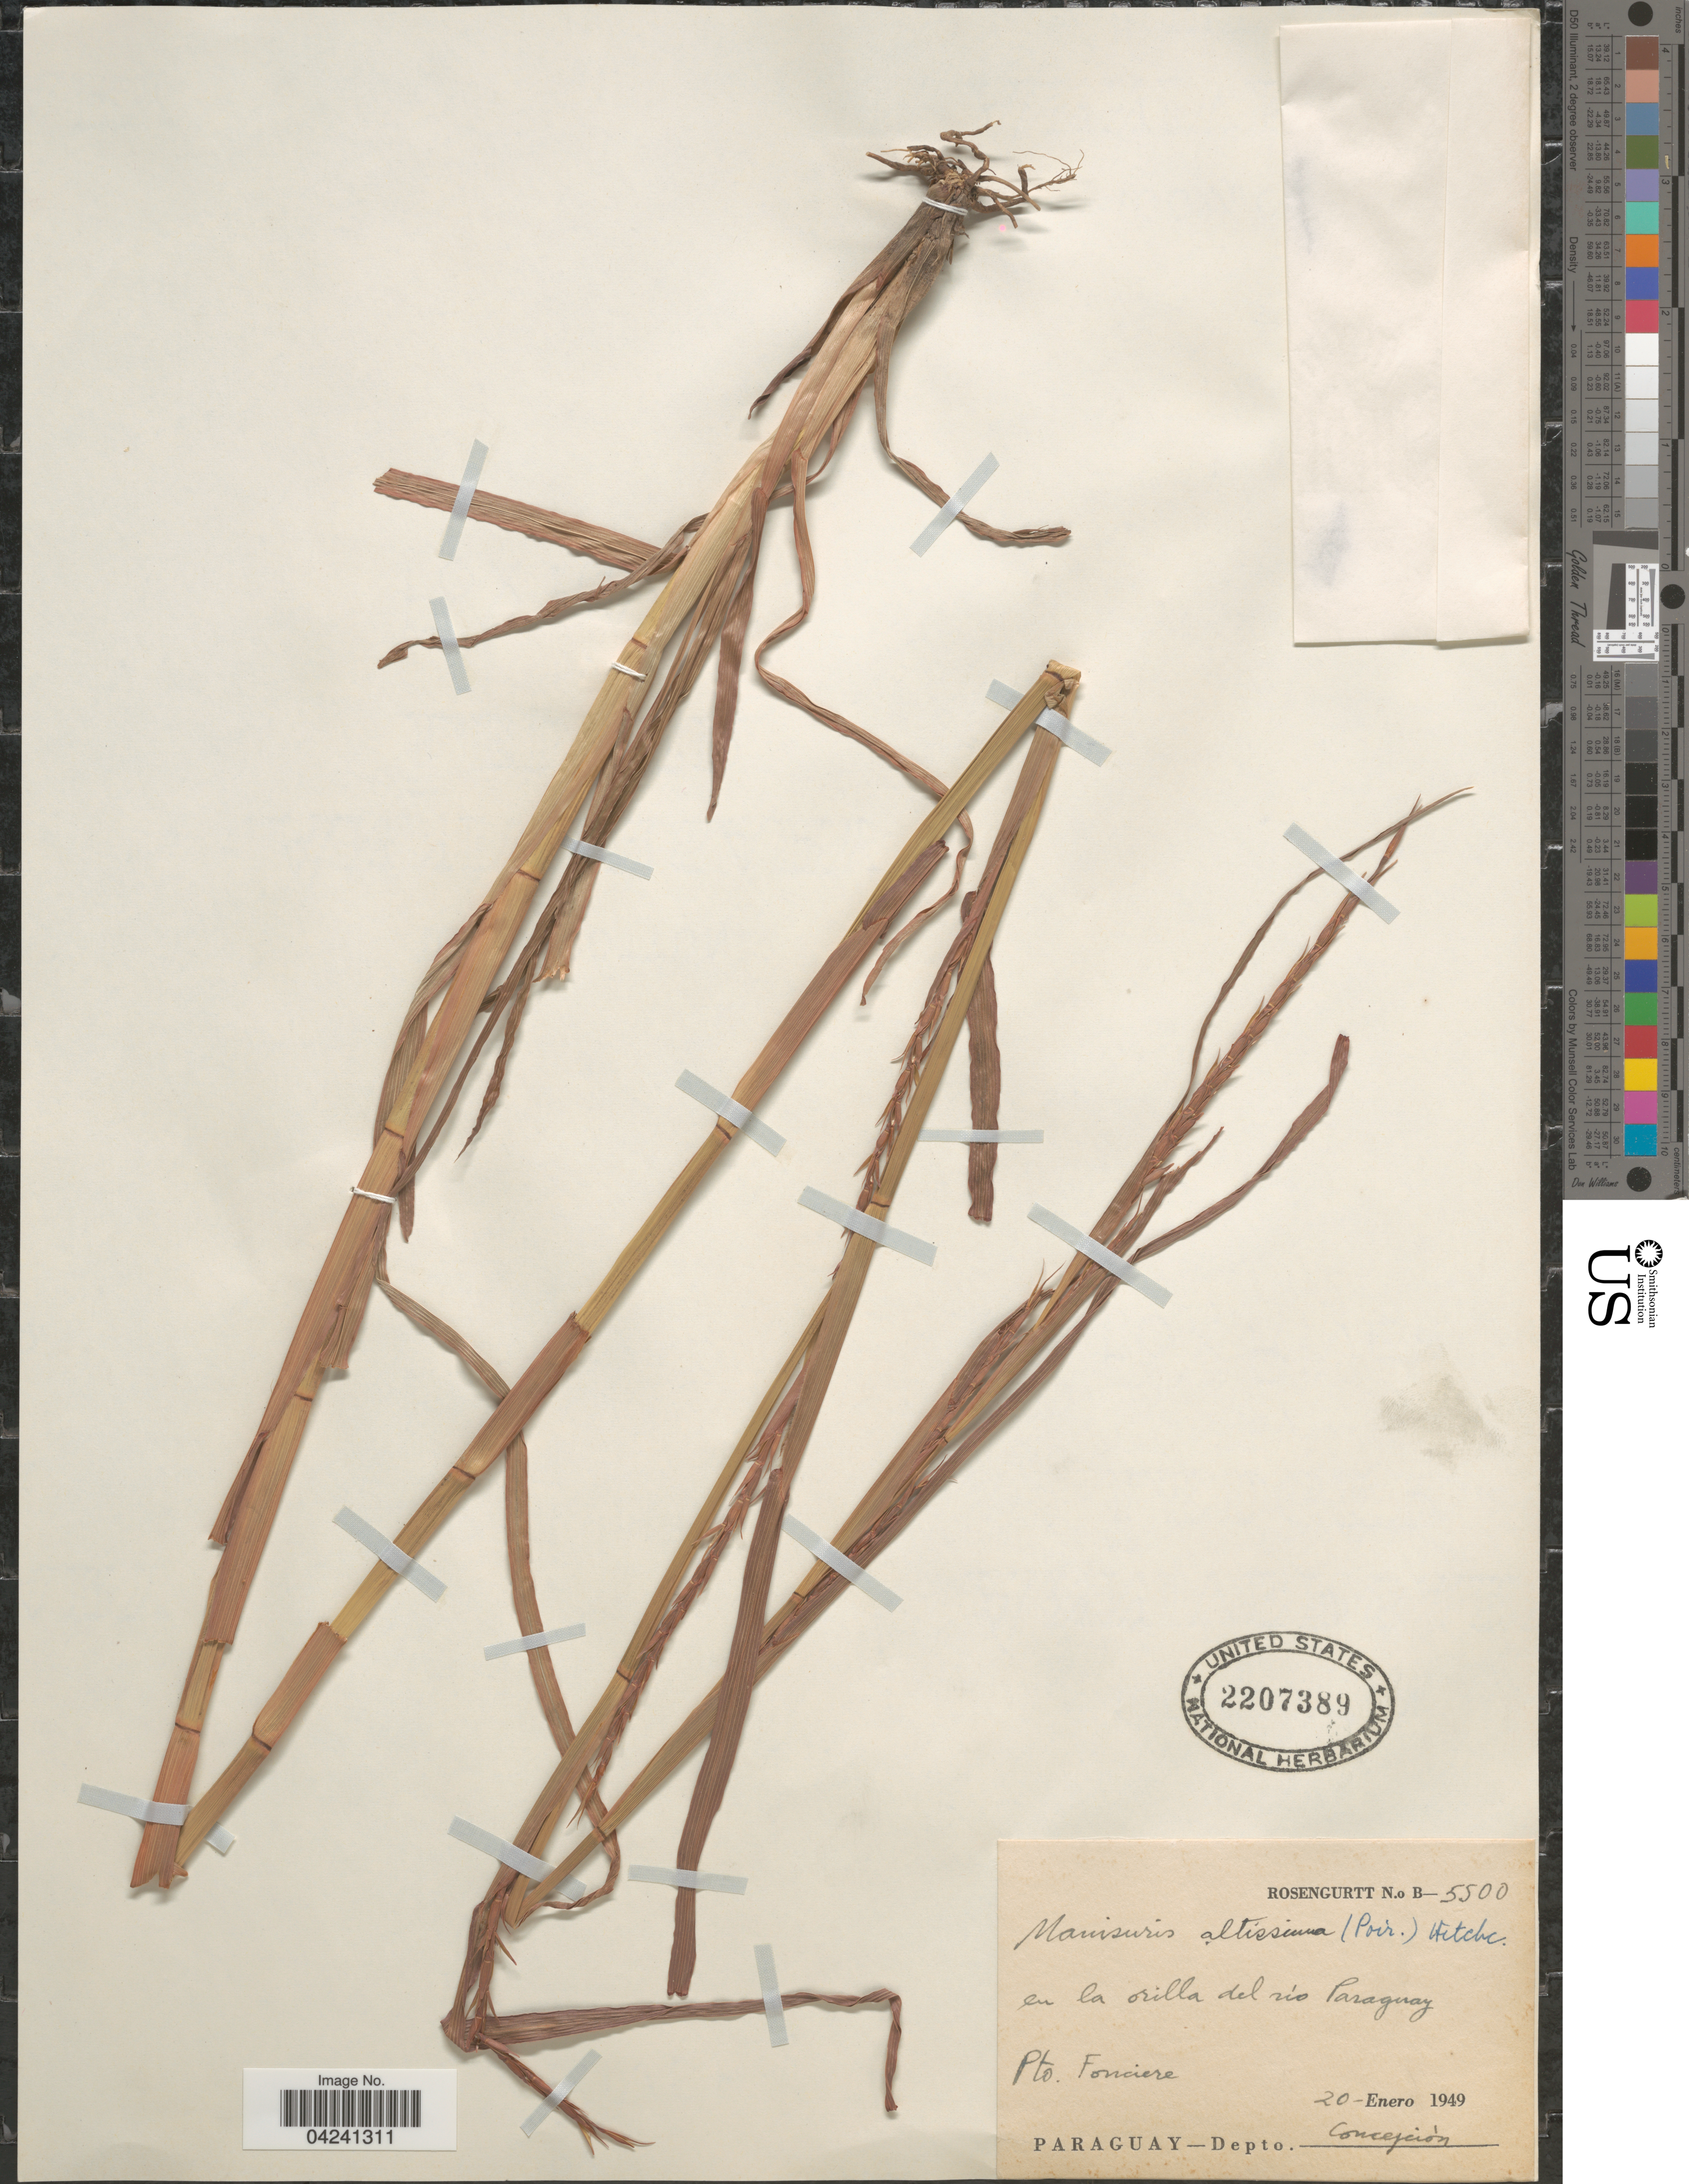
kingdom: Plantae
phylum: Tracheophyta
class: Liliopsida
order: Poales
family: Poaceae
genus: Hemarthria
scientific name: Hemarthria altissima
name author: (Poir.) Stapf & C. E. Hubb.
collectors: Rosengurtt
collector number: B-5500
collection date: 1949-01-20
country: Paraguay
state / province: Concepcion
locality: En la orilla del río Paraguay. Pto. Fonciere. Depto. Concepciòn.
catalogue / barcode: US 2207389